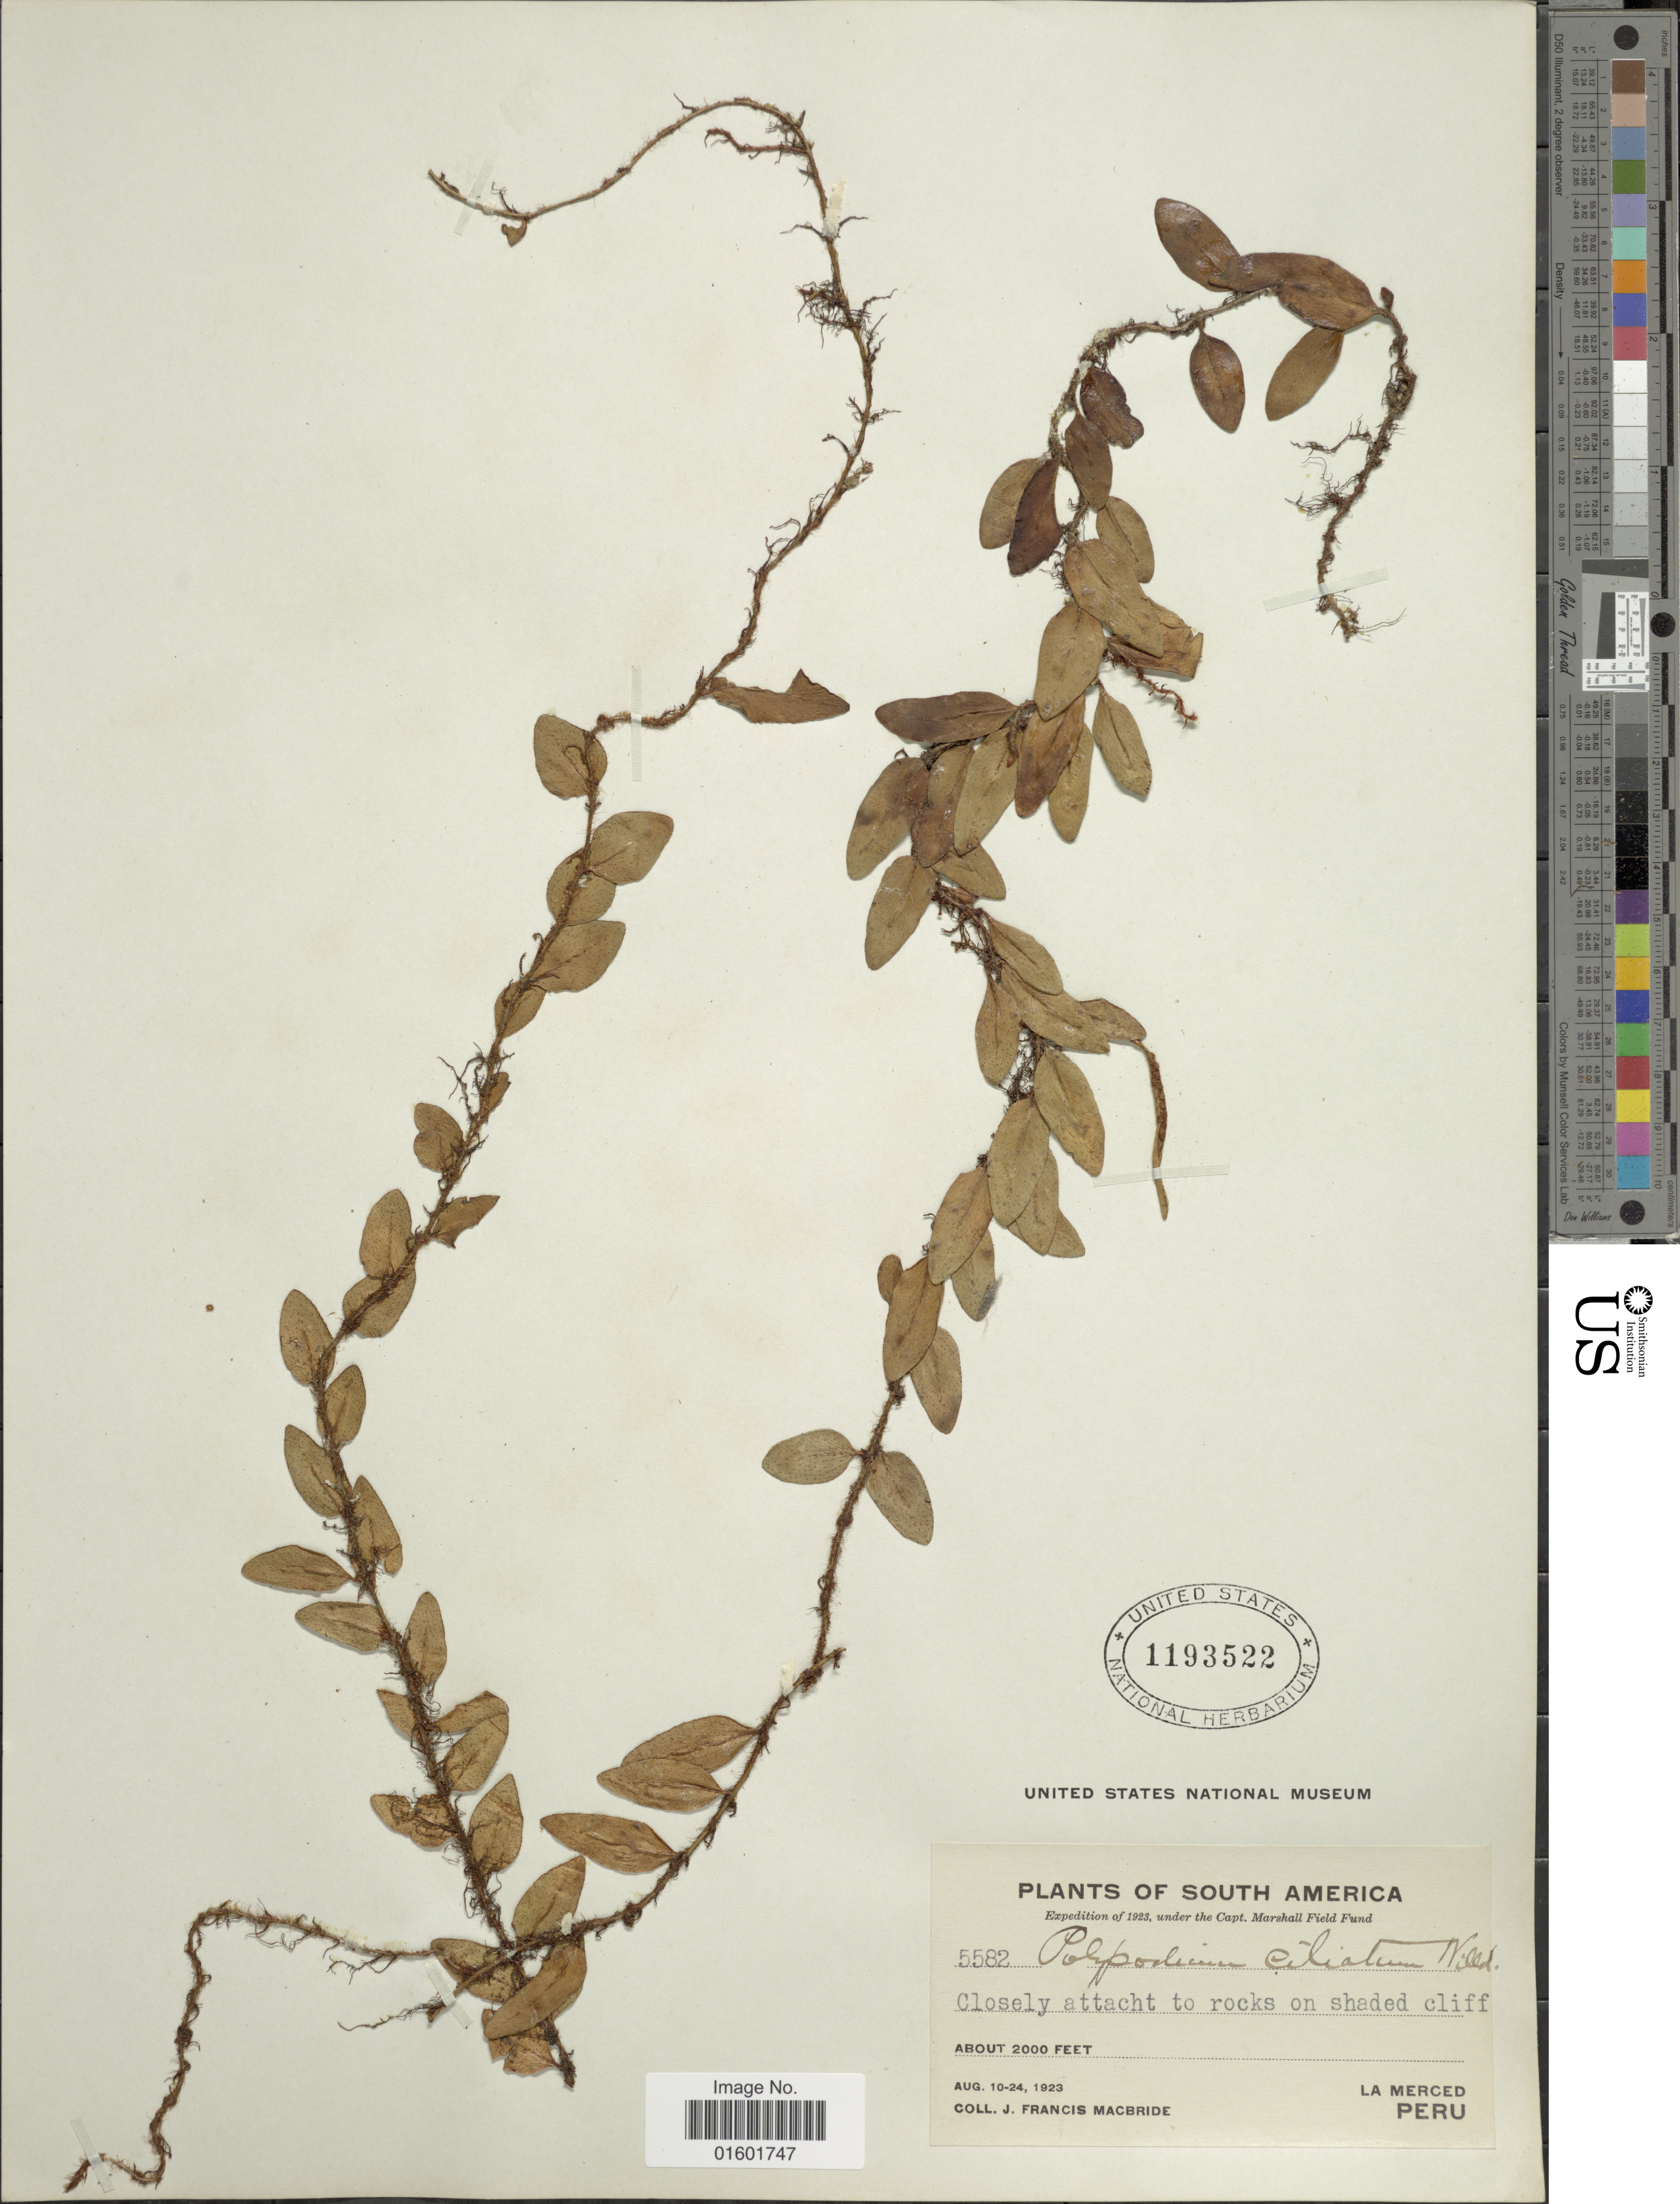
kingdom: Plantae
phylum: Tracheophyta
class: Polypodiopsida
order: Polypodiales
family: Polypodiaceae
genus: Microgramma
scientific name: Microgramma reptans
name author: (Cav.) A.R. Sm.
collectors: J. F. Macbride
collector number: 5582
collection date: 1923-08-10/1923-08-24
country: Peru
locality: La Merced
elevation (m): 610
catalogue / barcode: US 1193522